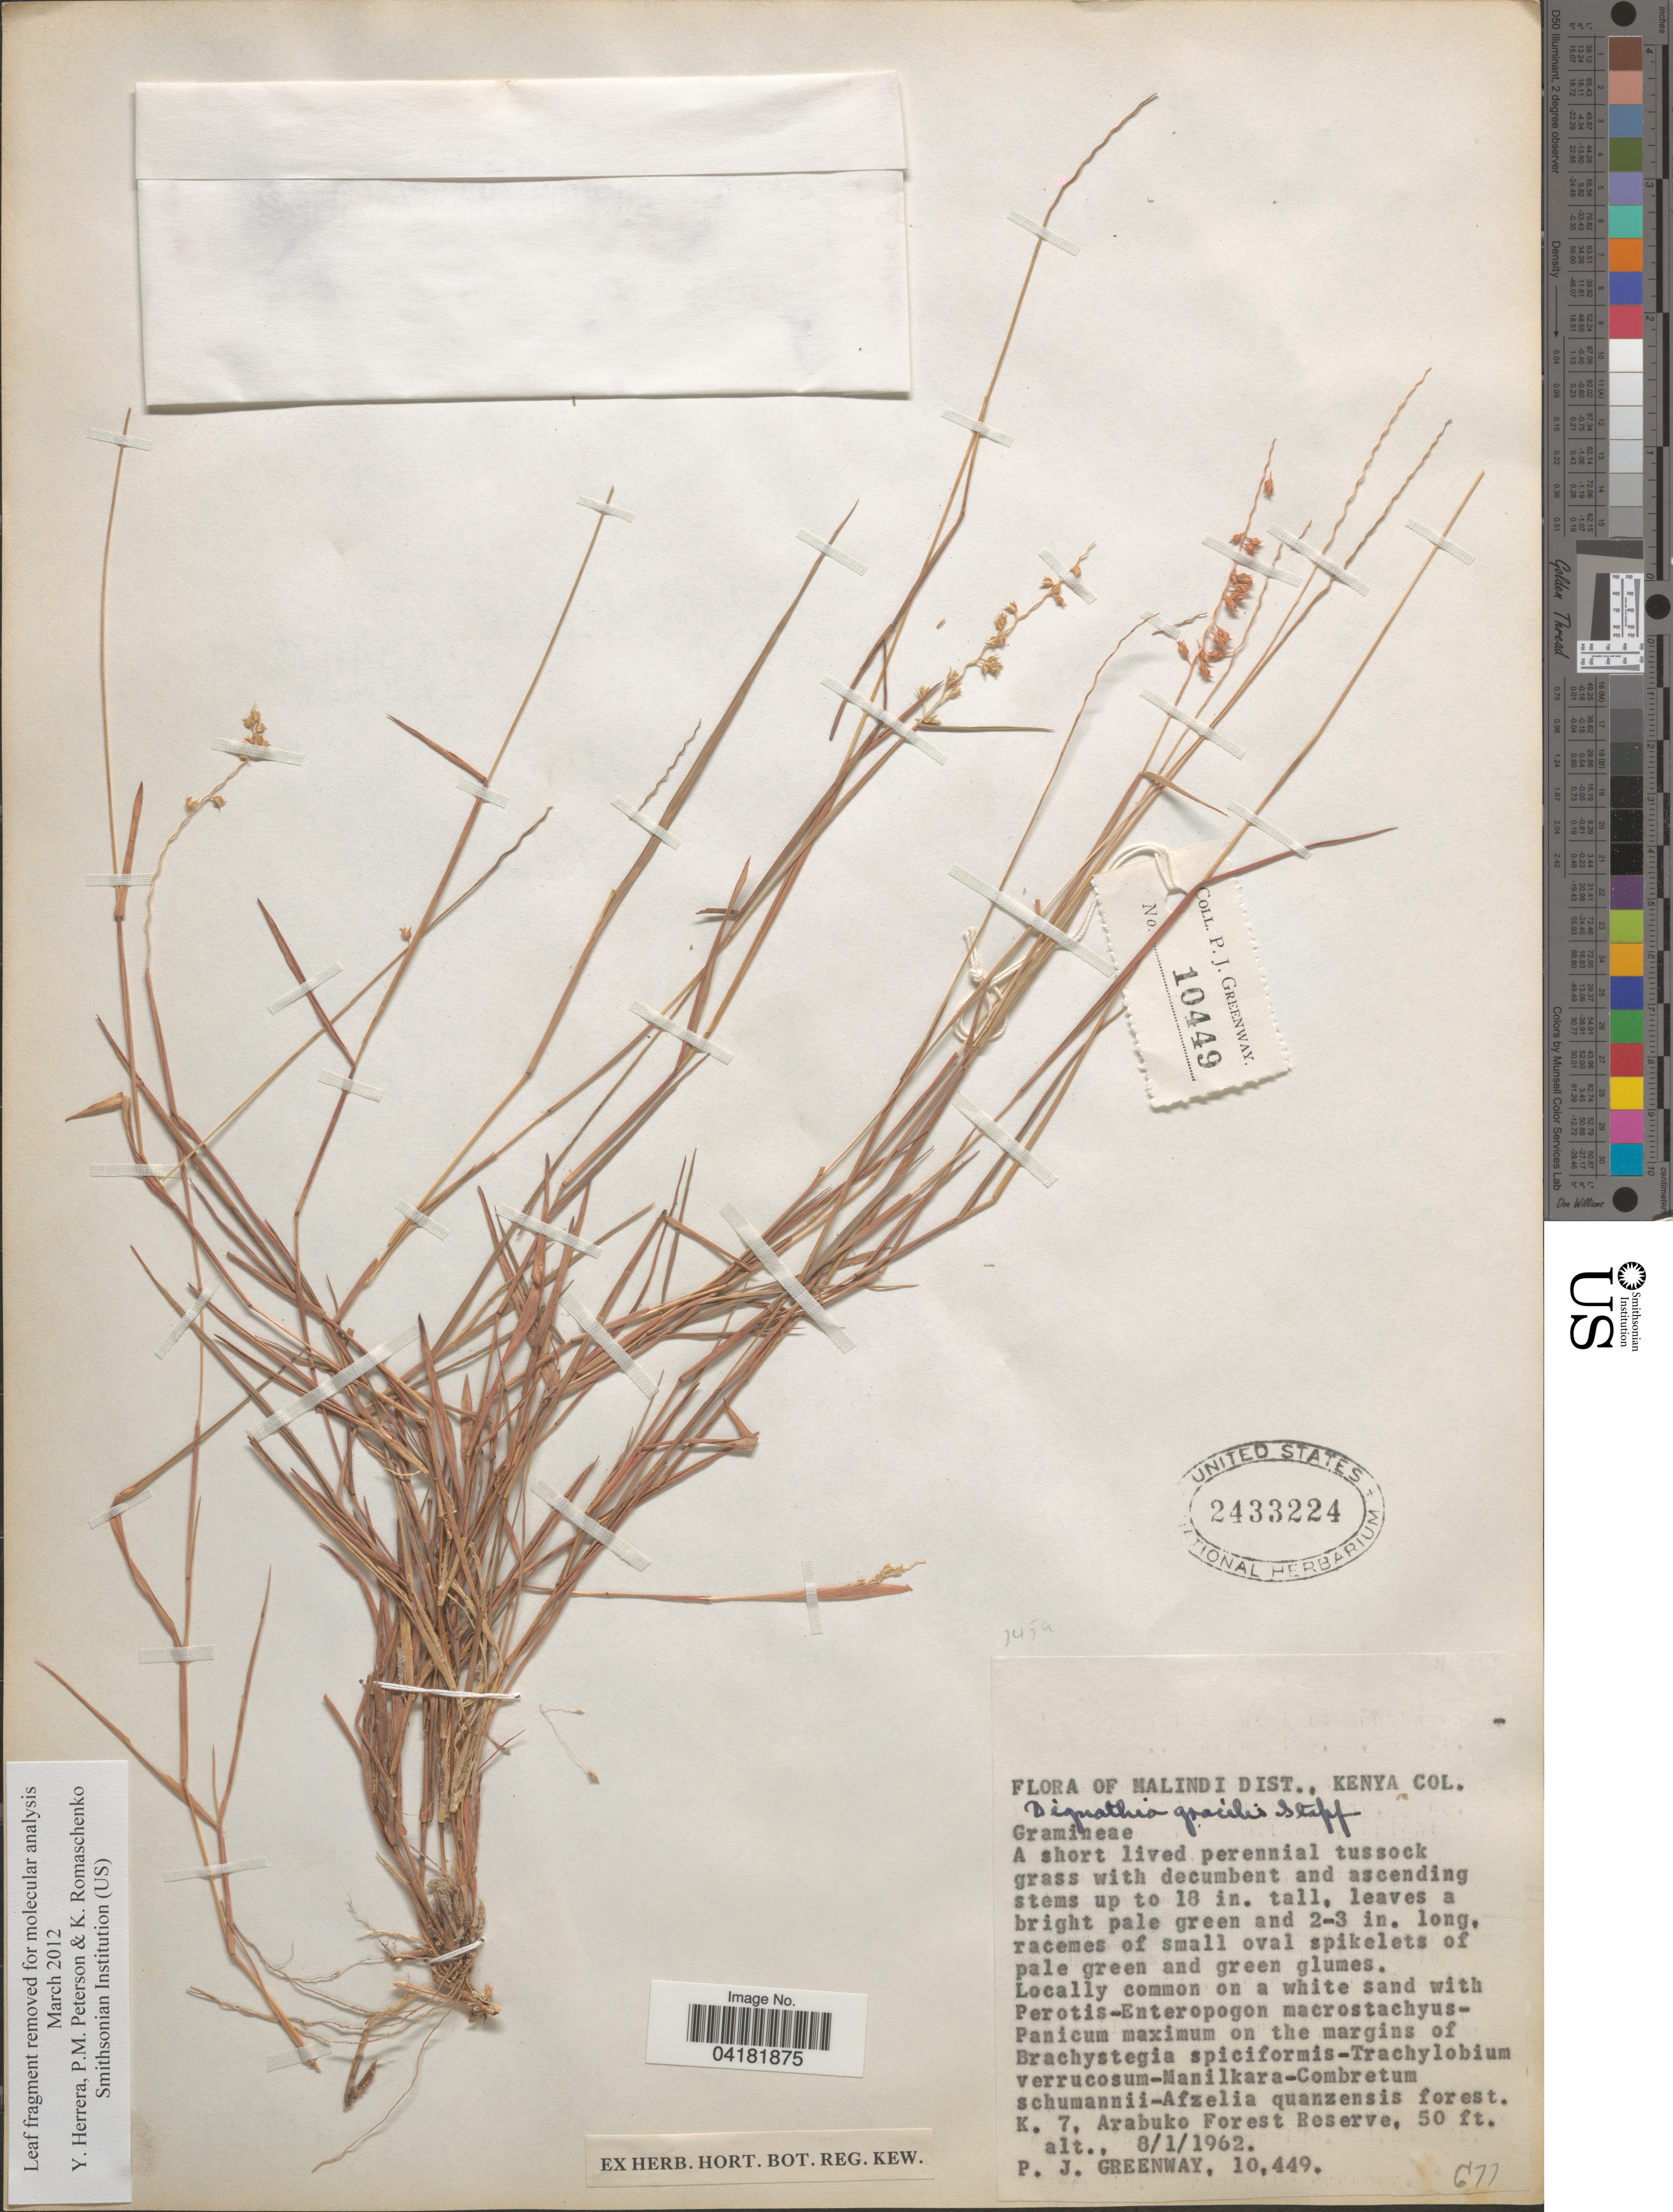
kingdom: Plantae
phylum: Tracheophyta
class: Liliopsida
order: Poales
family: Poaceae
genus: Dignathia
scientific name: Dignathia gracilis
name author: Stapf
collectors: P. J. Greenway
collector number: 10449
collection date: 1962-01-08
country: Kenya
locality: Malindi Dist., Kenya Col. K. 7, Arabuko Forest Reserve.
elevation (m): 15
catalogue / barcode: US 2433224